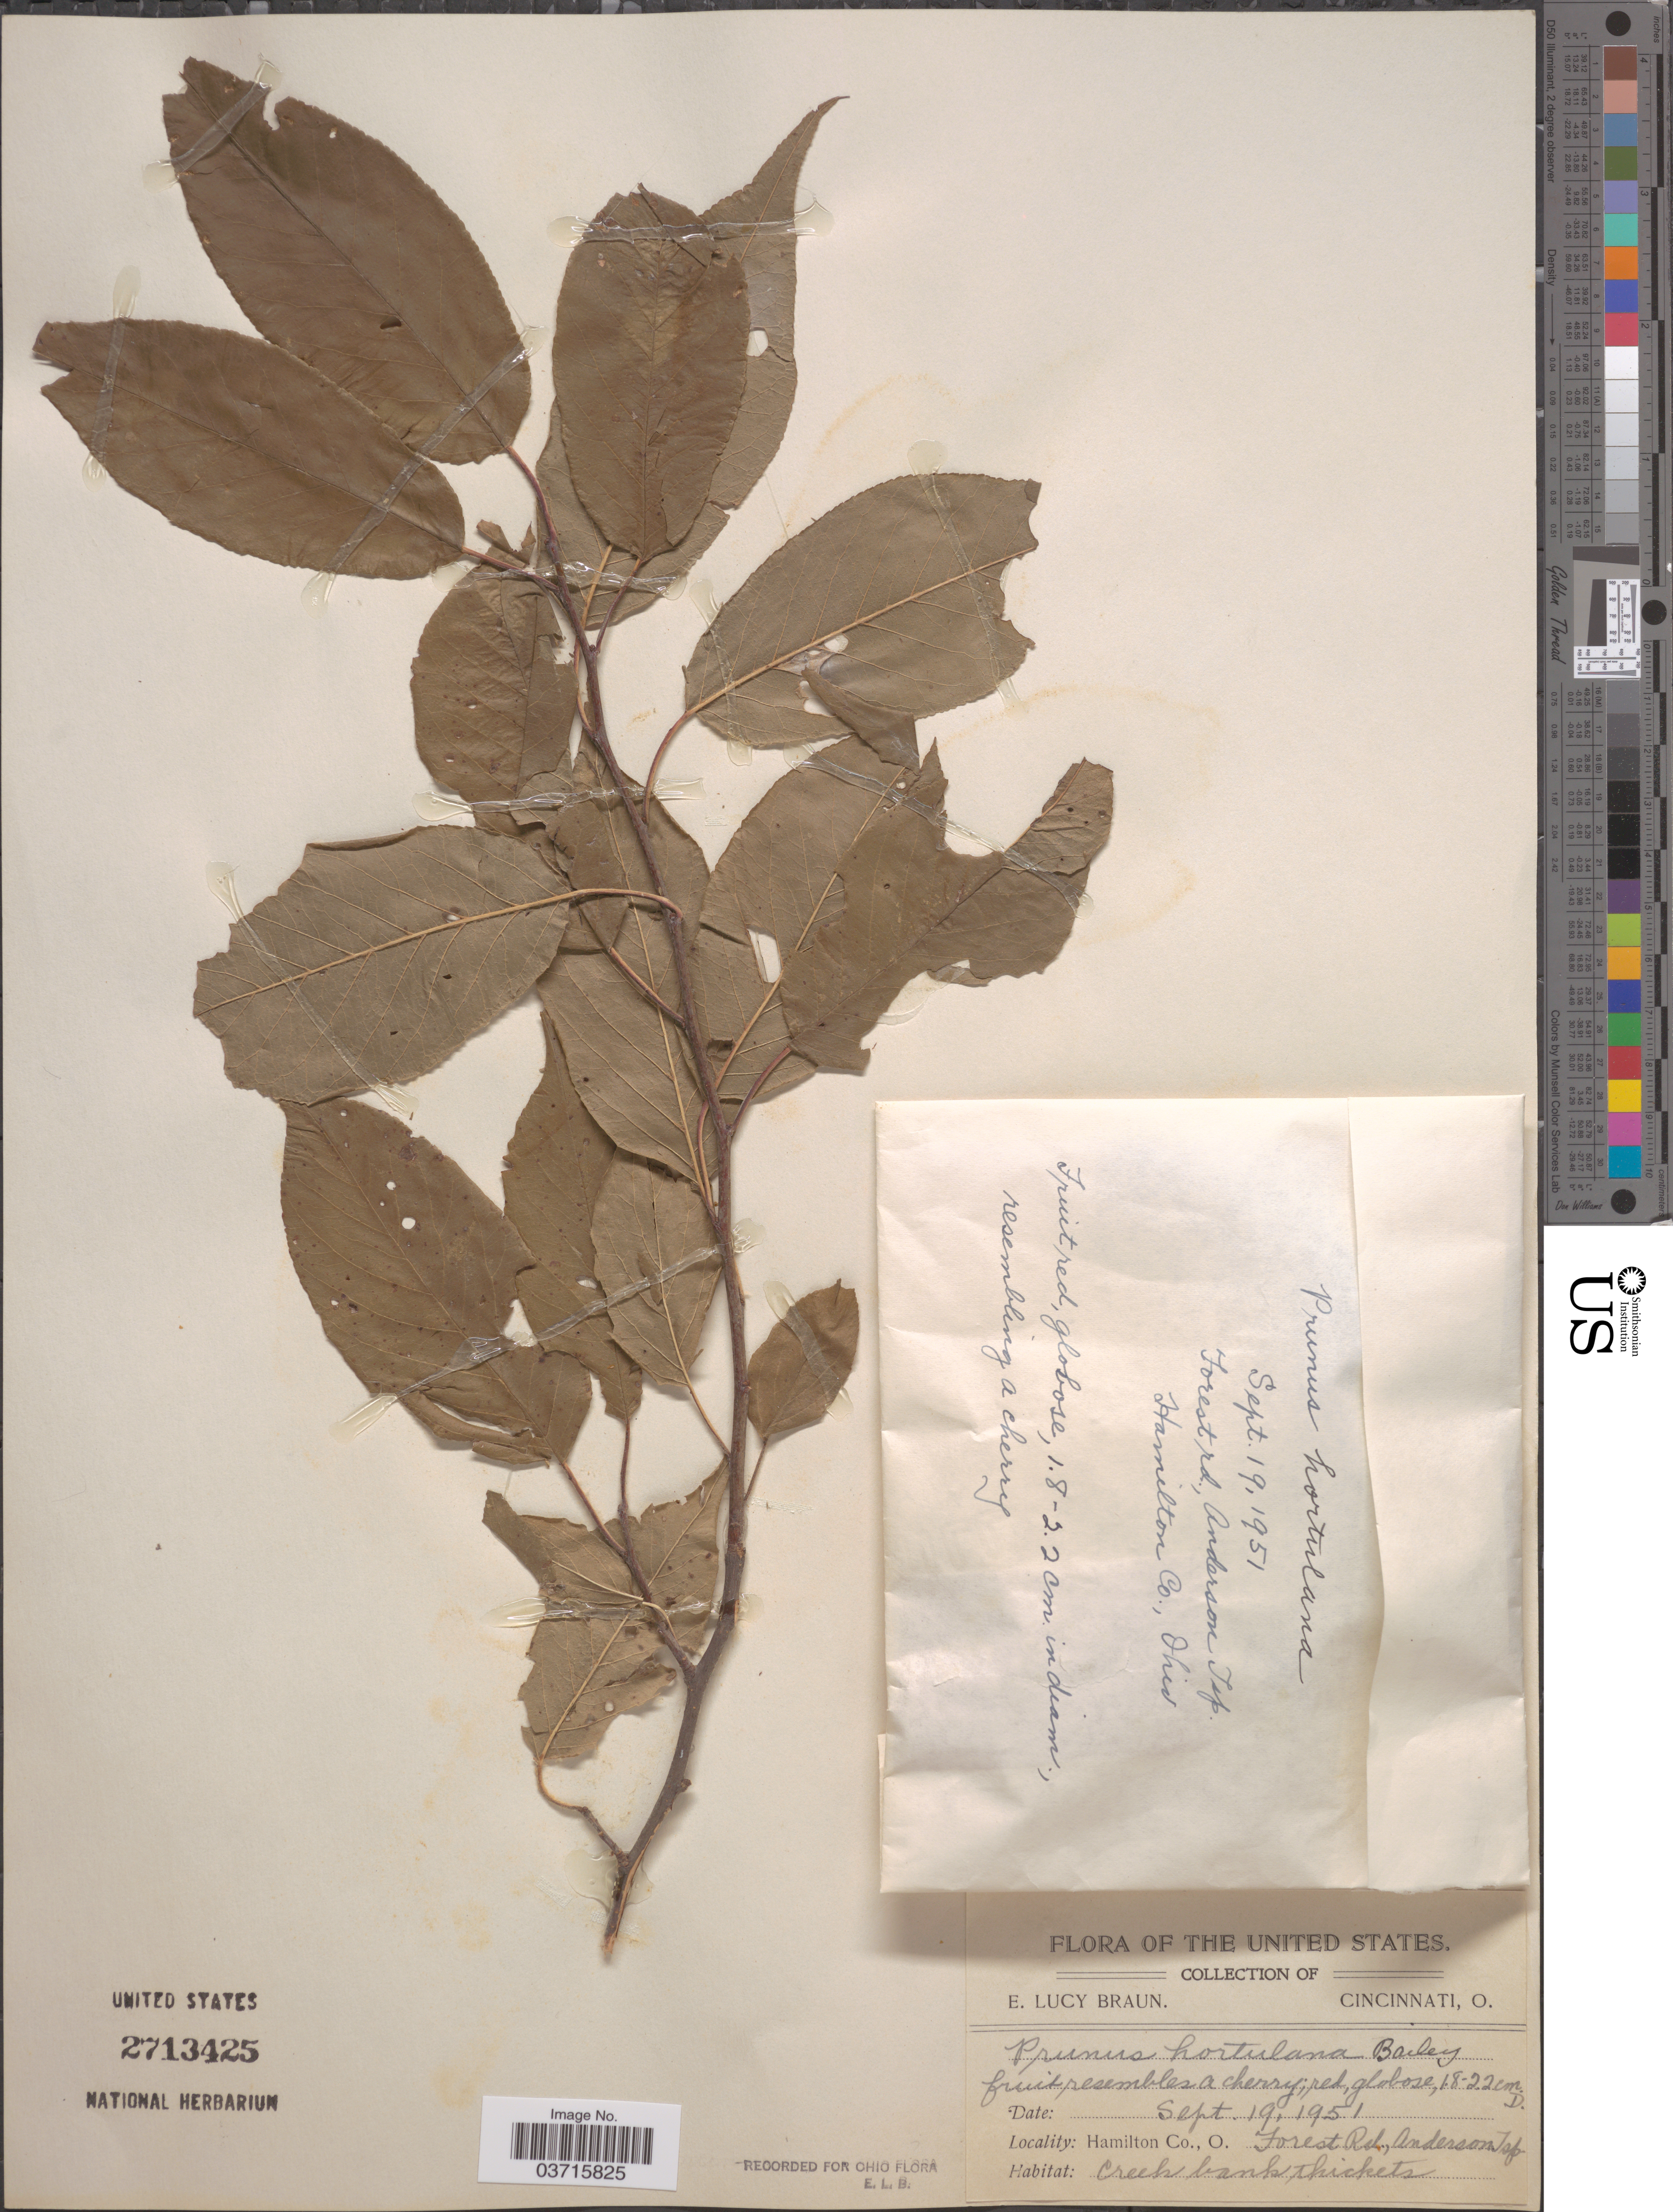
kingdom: Plantae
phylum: Tracheophyta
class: Magnoliopsida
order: Rosales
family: Rosaceae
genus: Prunus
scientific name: Prunus hortulana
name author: L.H. Bailey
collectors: E. L. Braun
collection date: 1951-09-19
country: United States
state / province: Ohio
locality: Hamilton Co., Forest Rd., Anderson Tsp.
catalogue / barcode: US 2713425